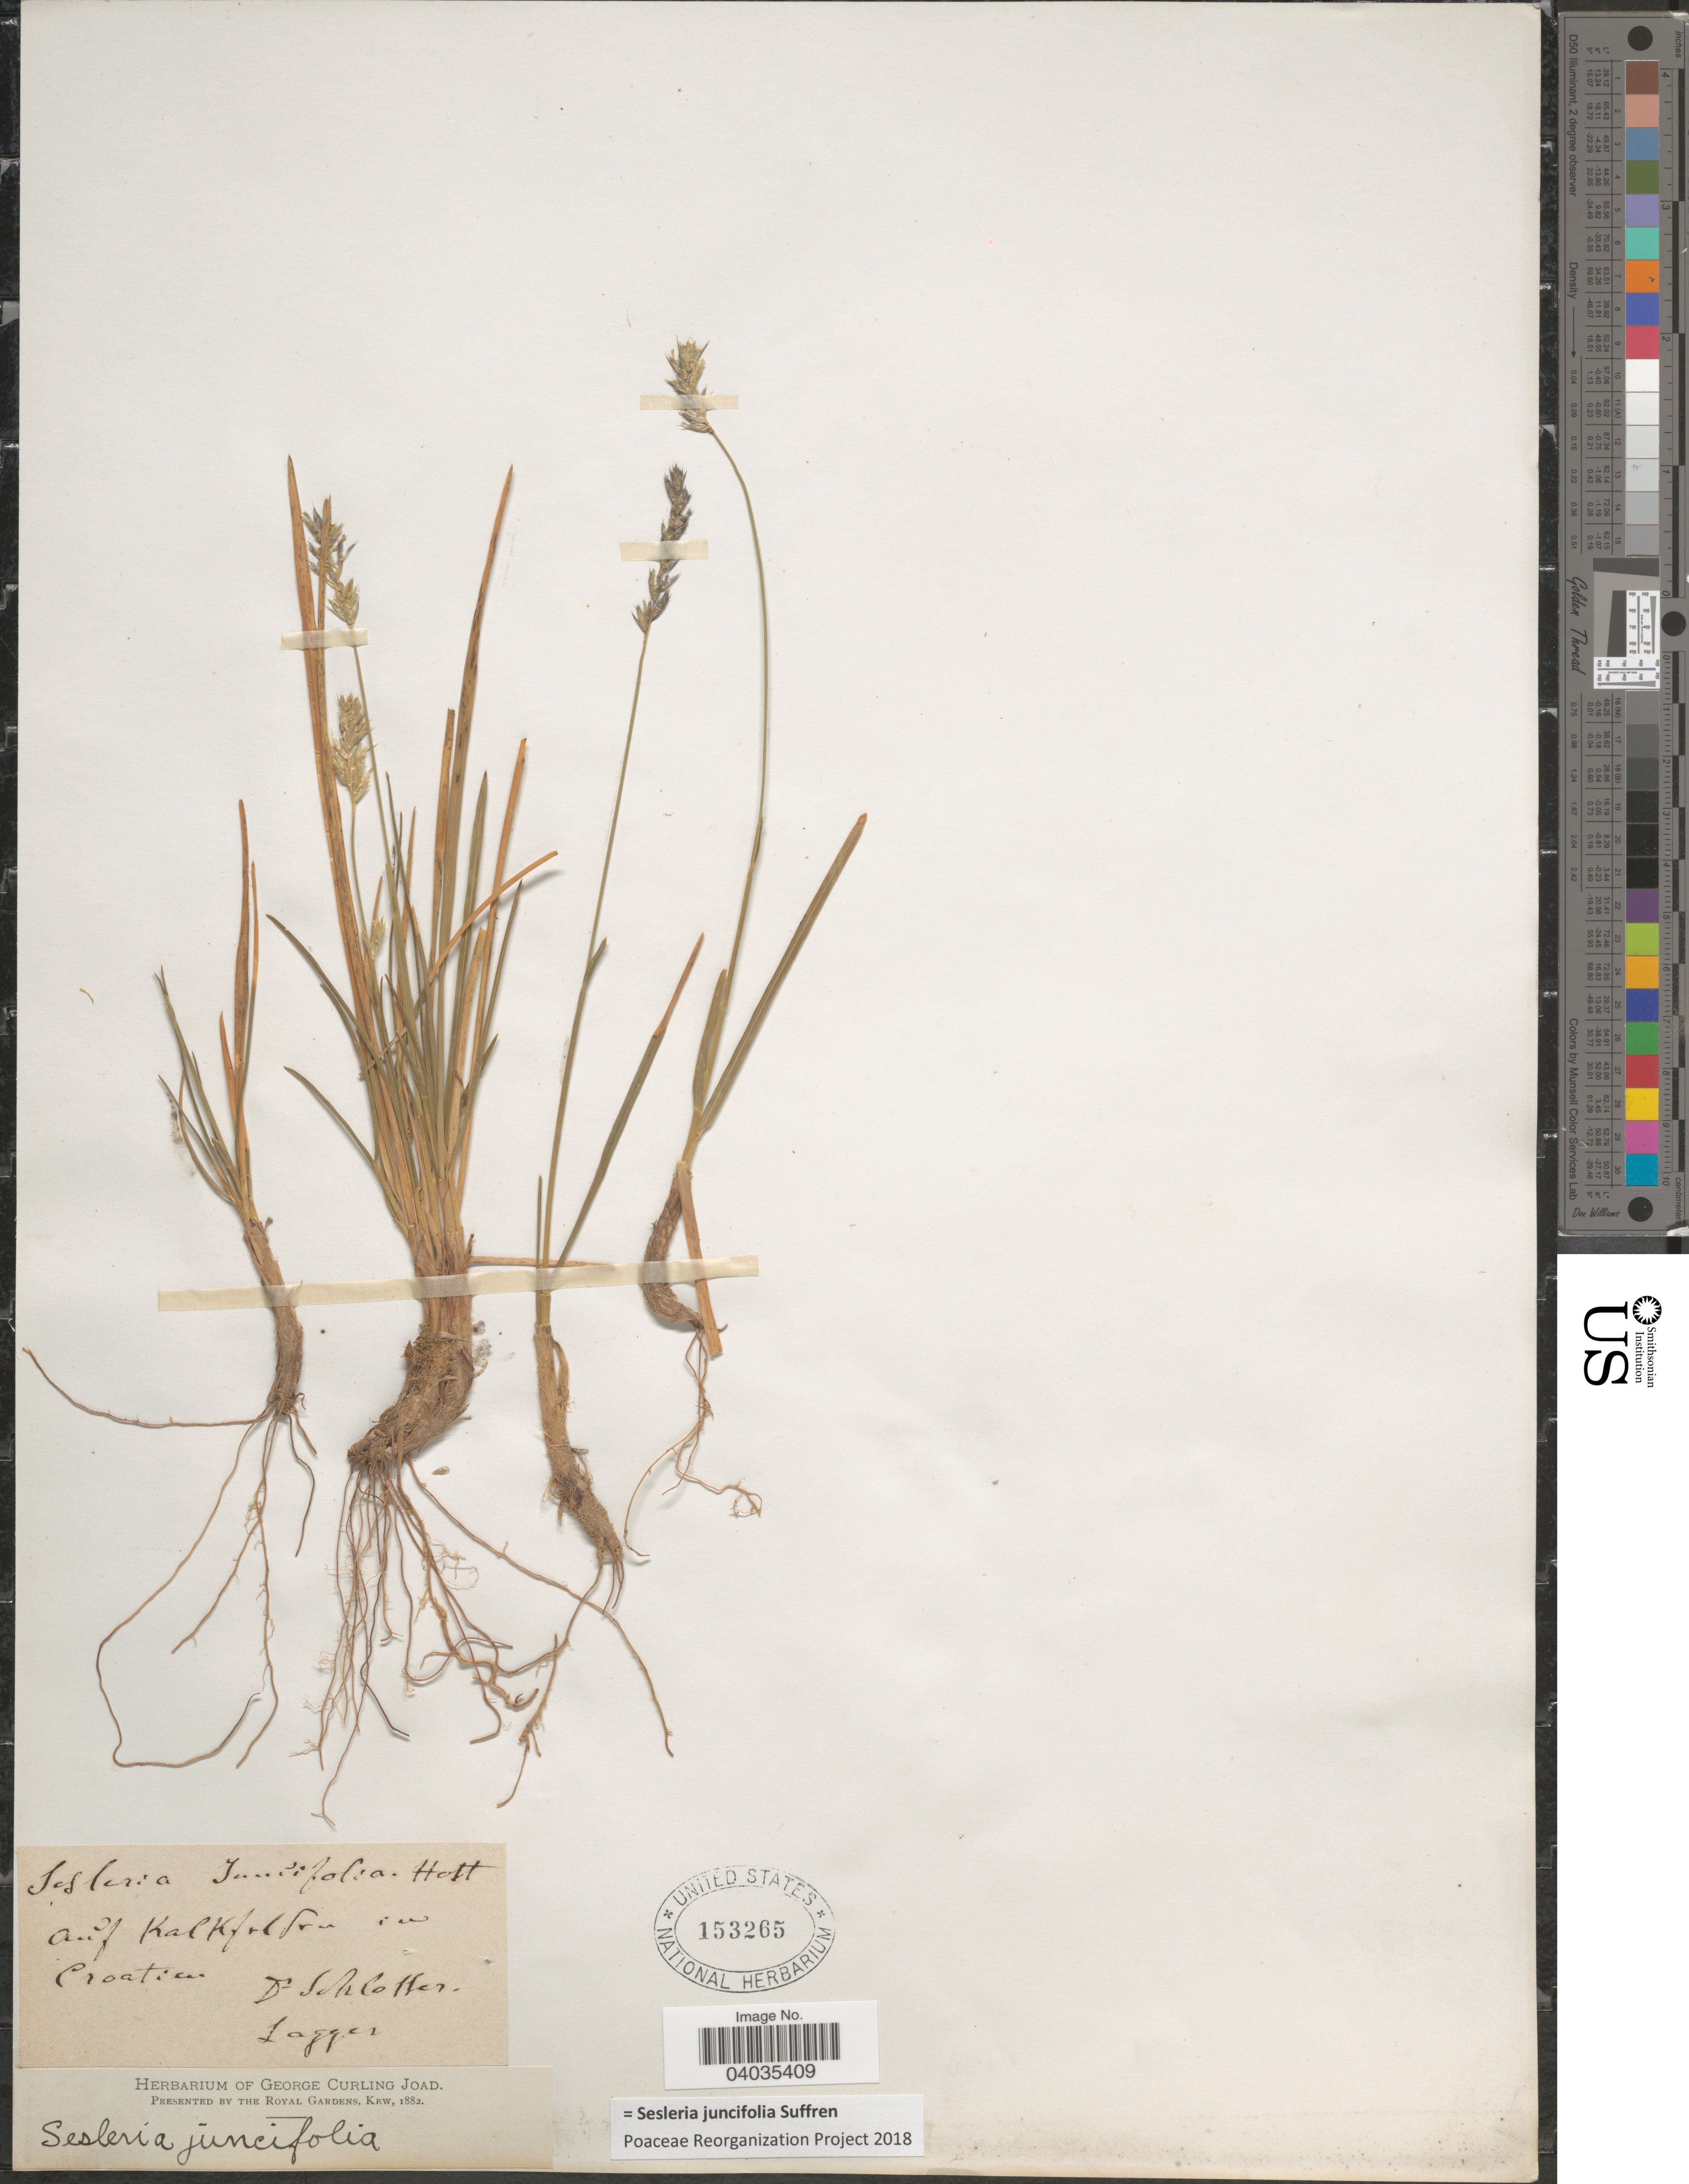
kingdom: Plantae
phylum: Tracheophyta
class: Liliopsida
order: Poales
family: Poaceae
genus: Sesleria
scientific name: Sesleria juncifolia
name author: Suffren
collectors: -. Schlosser & F. J. Lagger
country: Croatia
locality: Auf Kalkfoldon [interpreted] in Croatia.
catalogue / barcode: US 153265